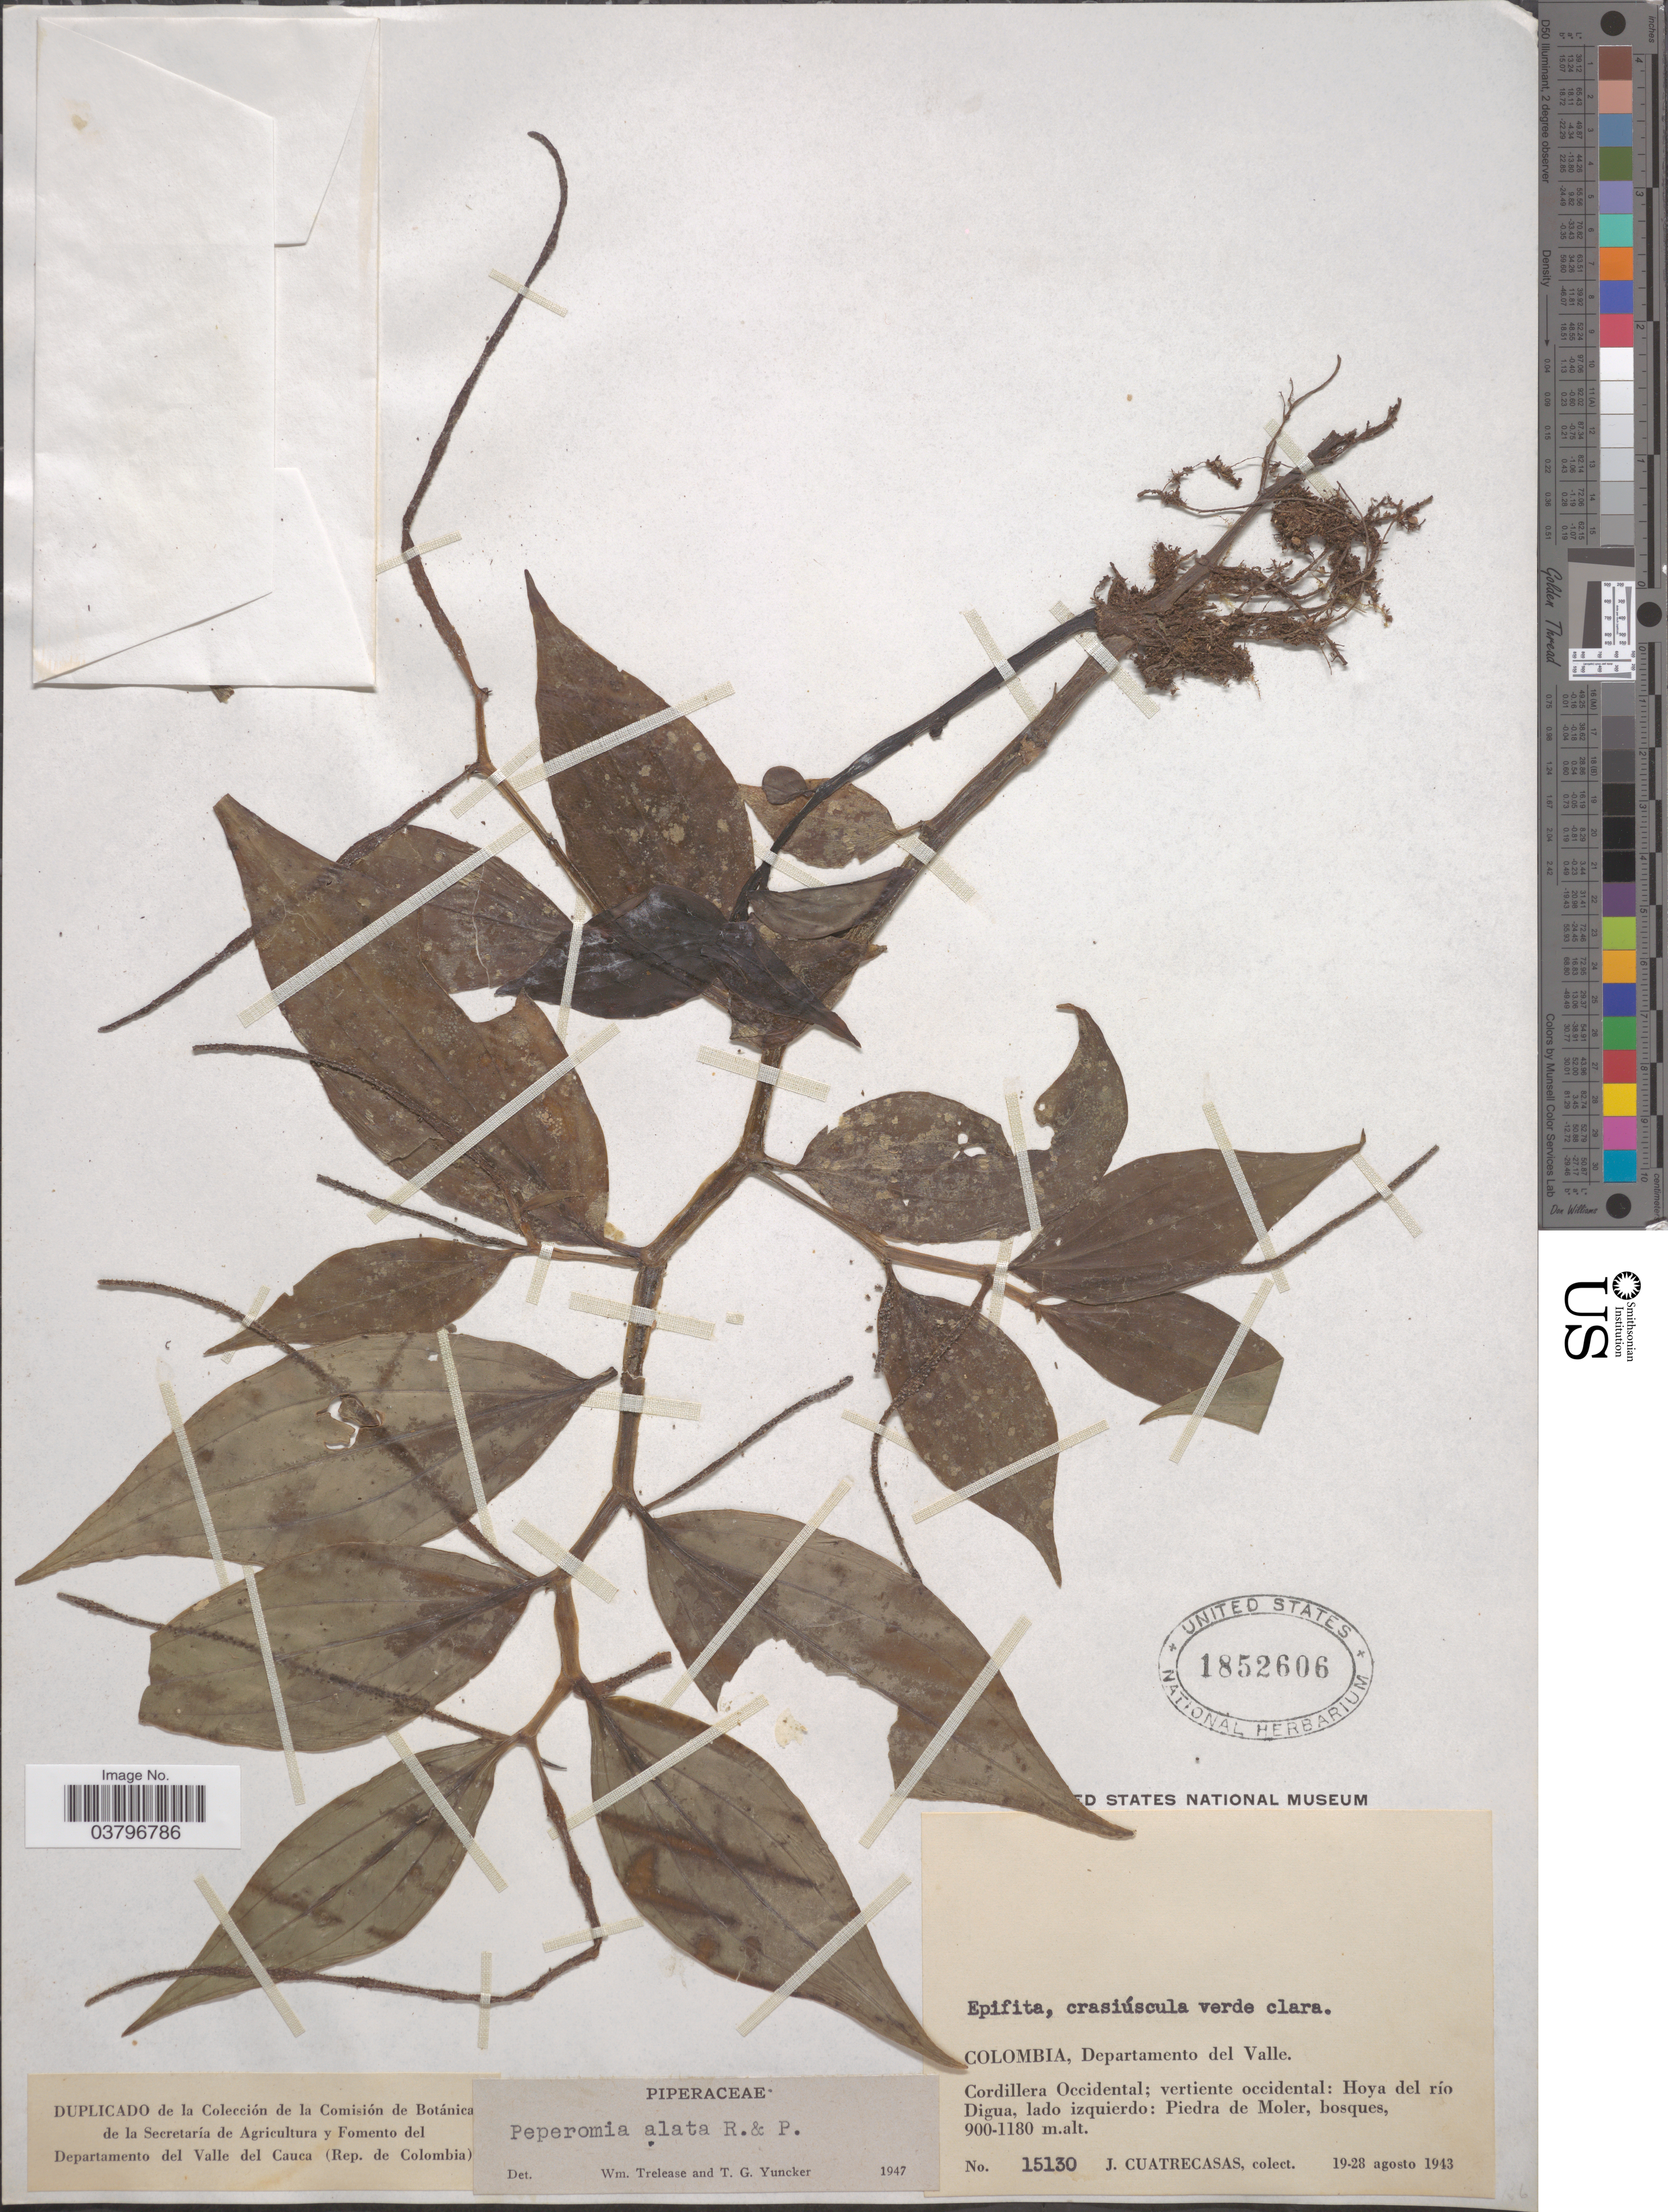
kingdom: Plantae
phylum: Tracheophyta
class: Magnoliopsida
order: Piperales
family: Piperaceae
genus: Peperomia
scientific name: Peperomia alata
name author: Ruiz & Pav.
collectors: J. Cuatrecasas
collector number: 15130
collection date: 1943-08-19/1943-08-28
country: Colombia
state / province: Valle del Cauca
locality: Departamento del Valle. Cordillera Occidental; vertiente occidental: Hoya del río Digua, lado izquierdo: Piedra de Moler.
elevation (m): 900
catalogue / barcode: US 1852606